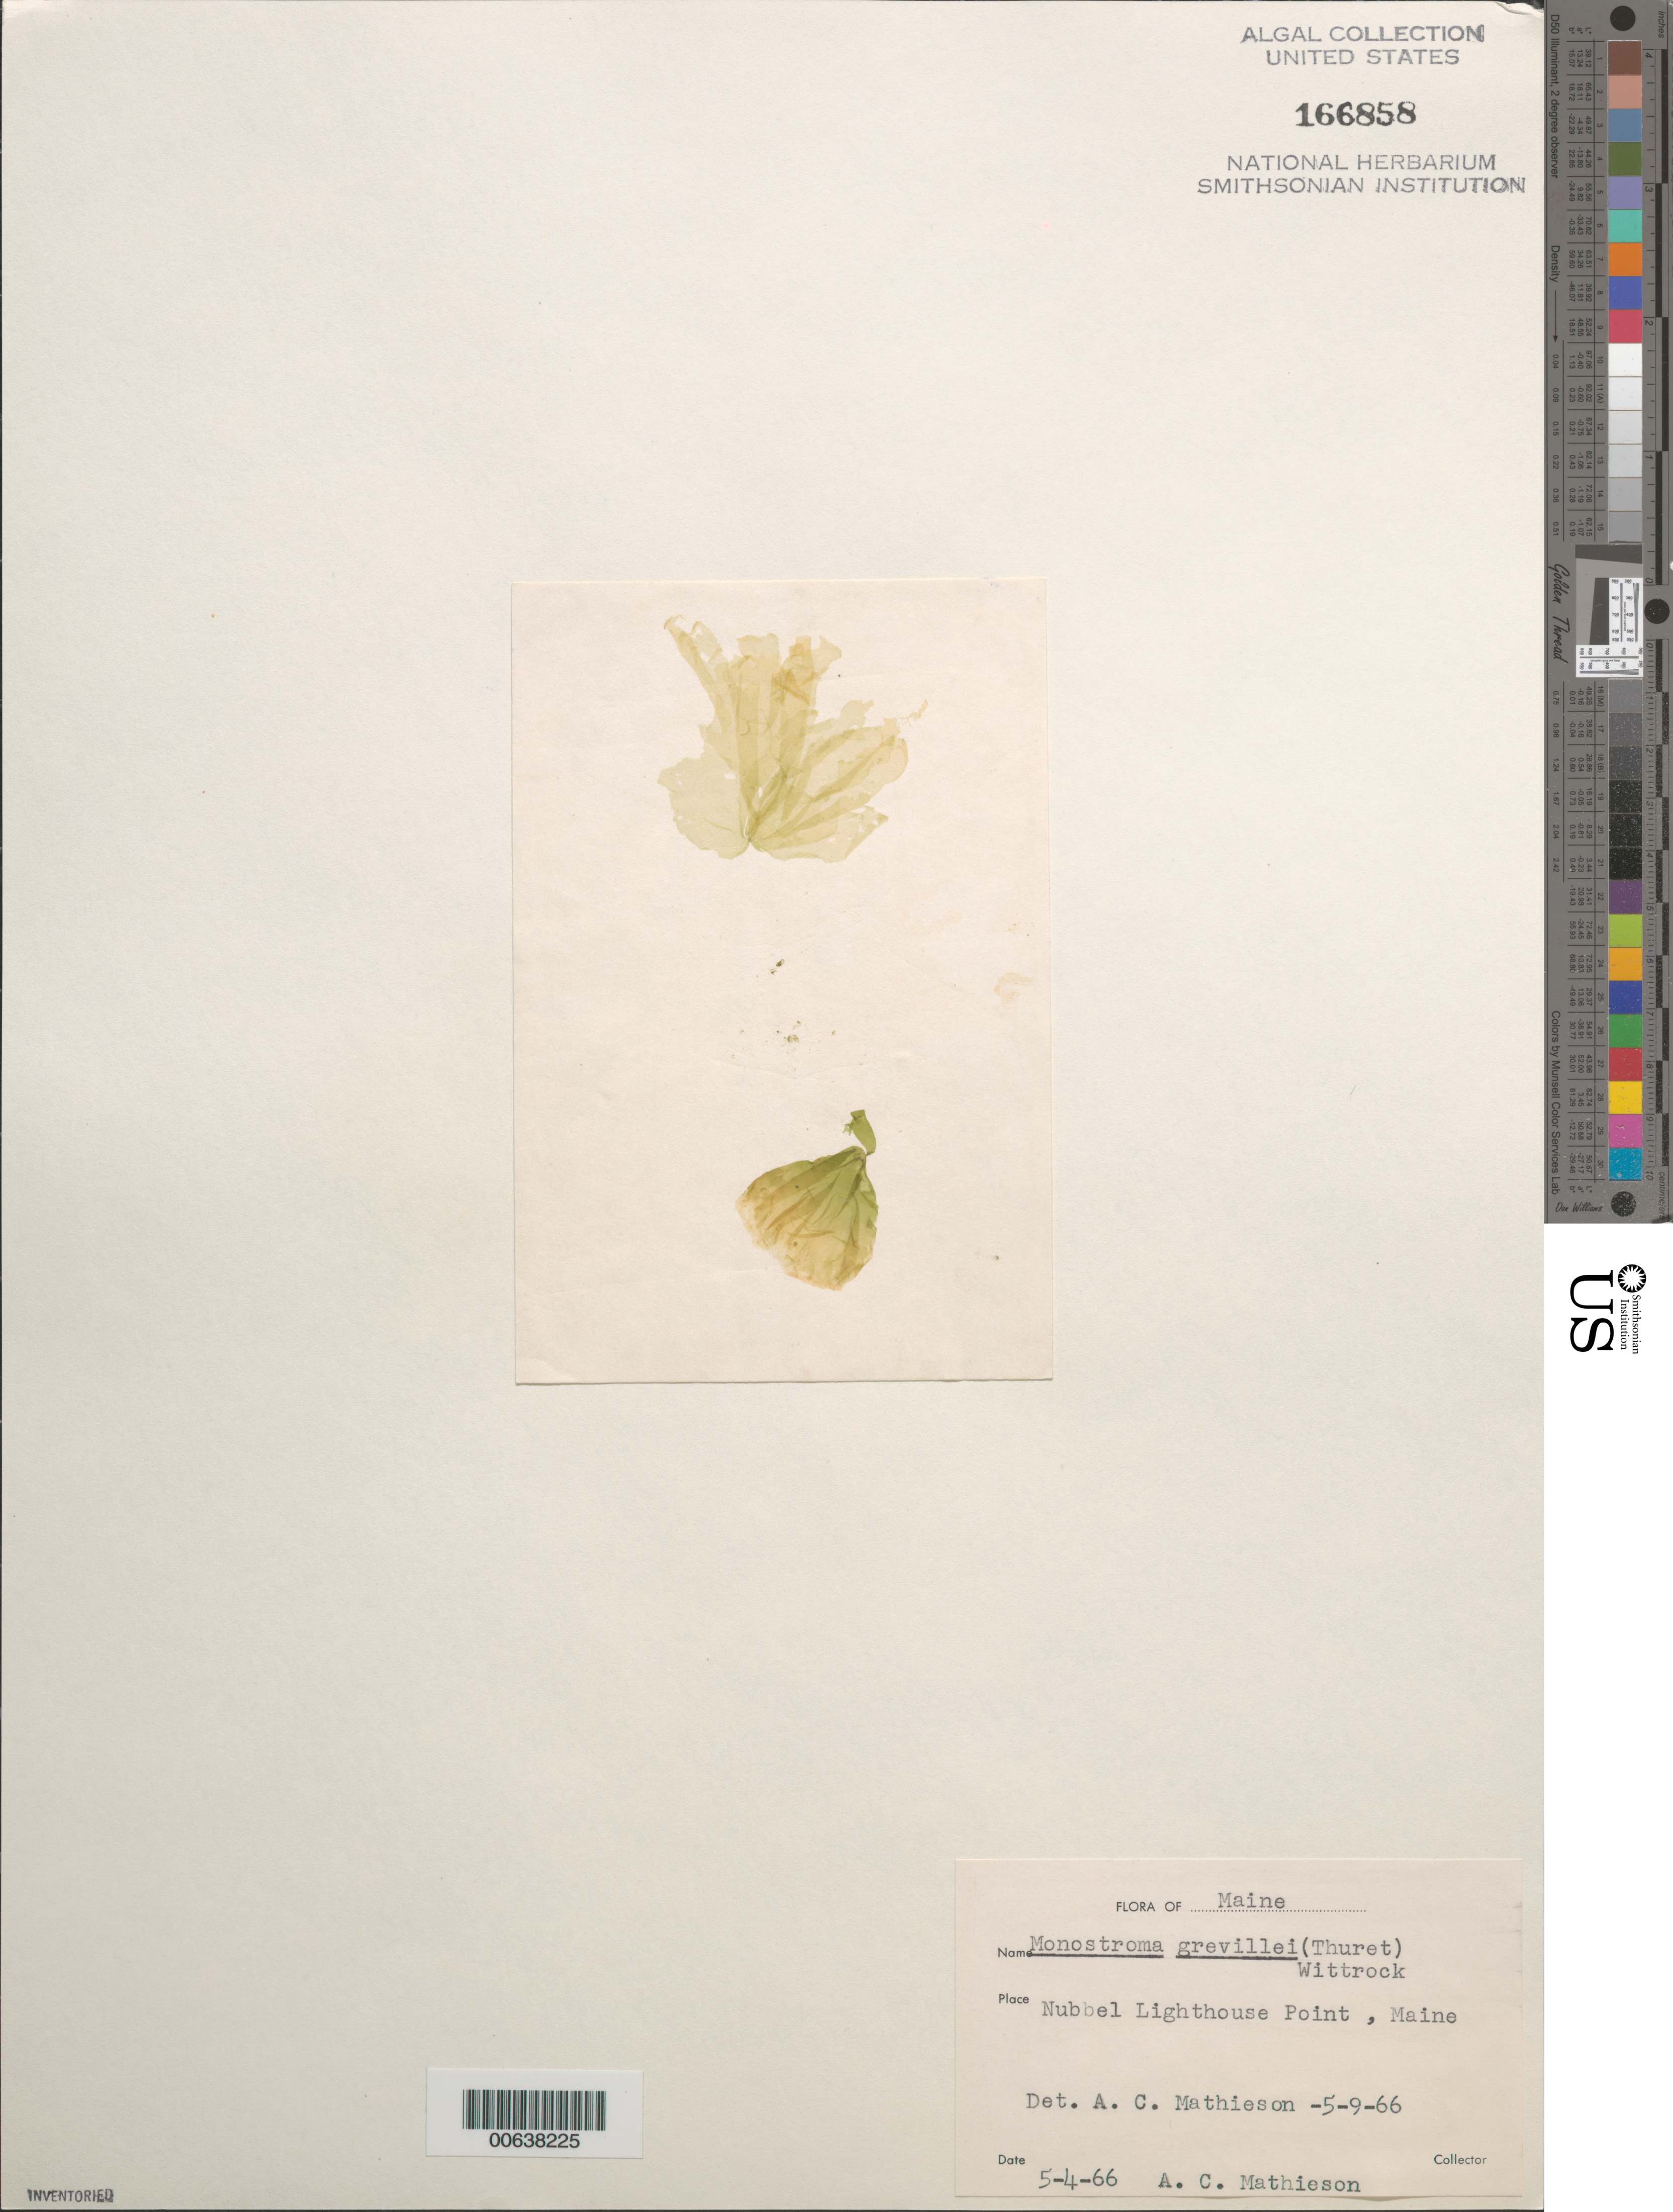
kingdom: Plantae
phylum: Chlorophyta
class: Ulvophyceae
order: Ulvales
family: Monostromataceae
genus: Monostroma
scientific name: Monostroma grevillei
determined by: Mathieson, A. C.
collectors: A. C. Mathieson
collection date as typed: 04 May 1966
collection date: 1966-05-04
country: United States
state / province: Maine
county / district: York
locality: Nubble Point (Nubbel Point), Nubble Lighthouse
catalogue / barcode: US 166858